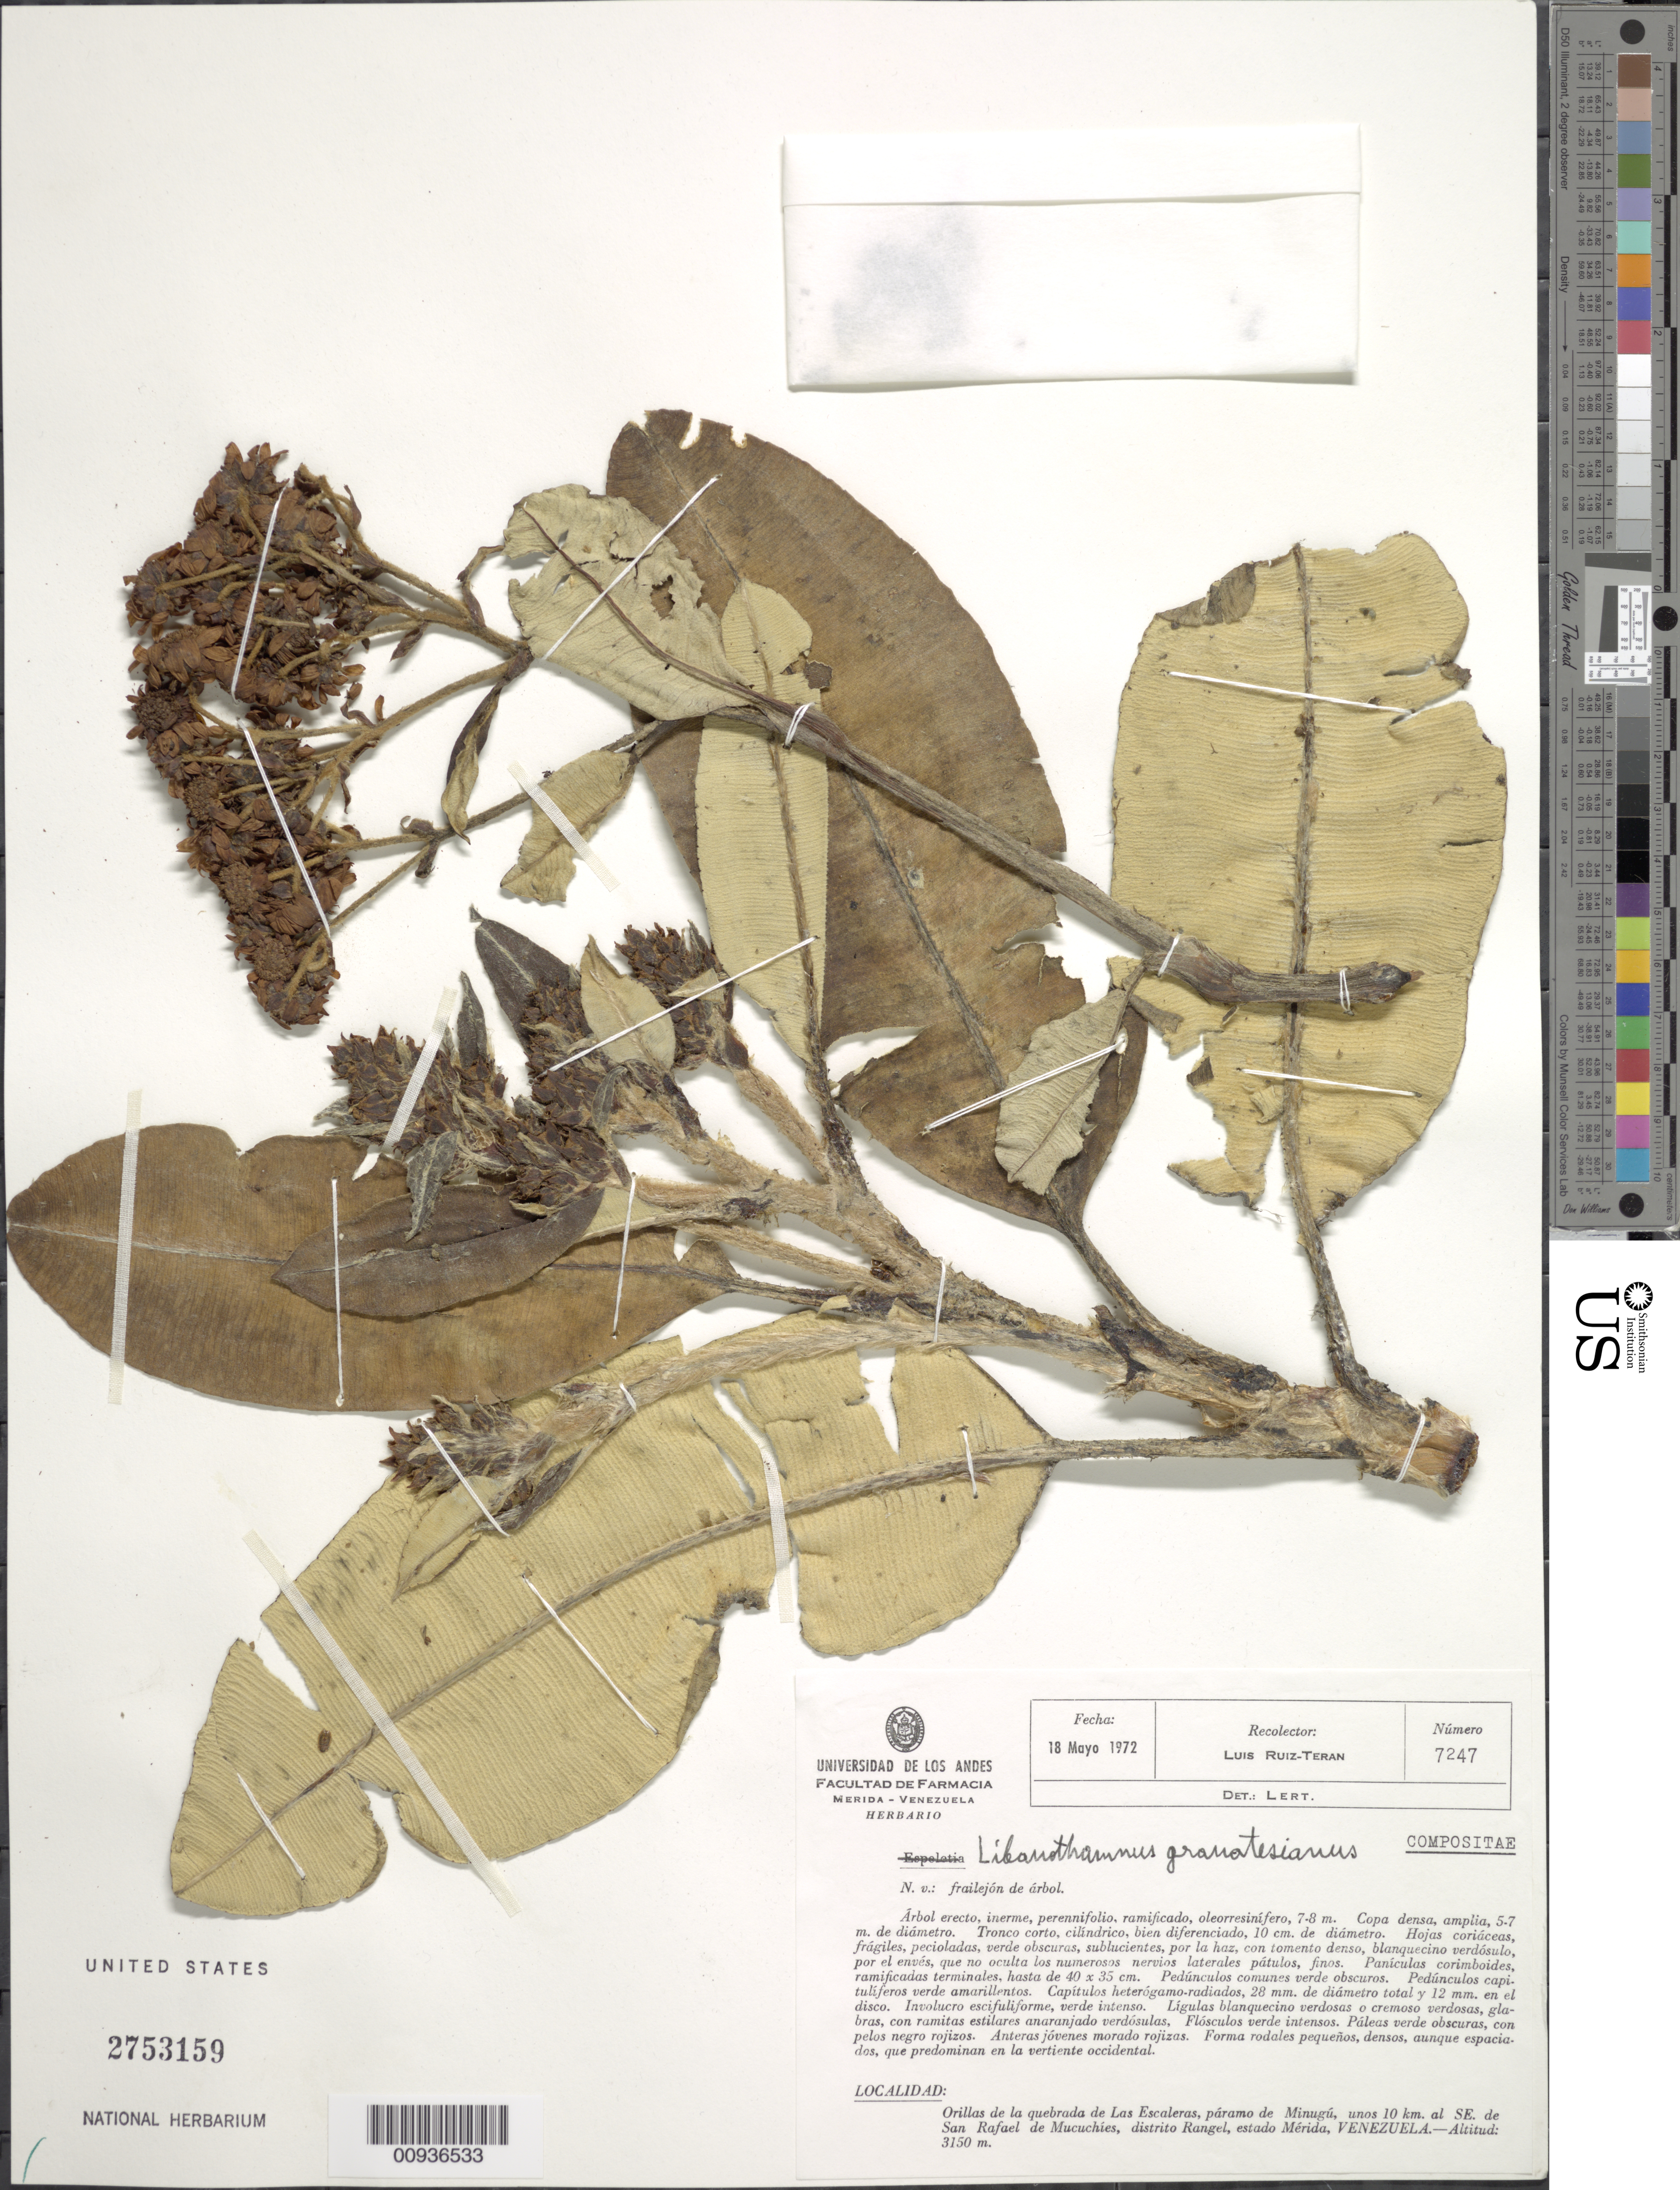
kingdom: Plantae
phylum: Tracheophyta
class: Magnoliopsida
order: Asterales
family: Asteraceae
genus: Libanothamnus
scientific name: Libanothamnus banksiifolius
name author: (Sch. Bip. & Ettingsh.) Cuatrec.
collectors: L. Teran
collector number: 7247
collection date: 1972-05-18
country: Venezuela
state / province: Mérida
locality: Orillas de la quebrada de Las Escaleras, paramo de Minugu, unos 10 km. al SE de San Rafael de Mucuchies, distrito Rangel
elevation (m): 3150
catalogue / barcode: US 2753159